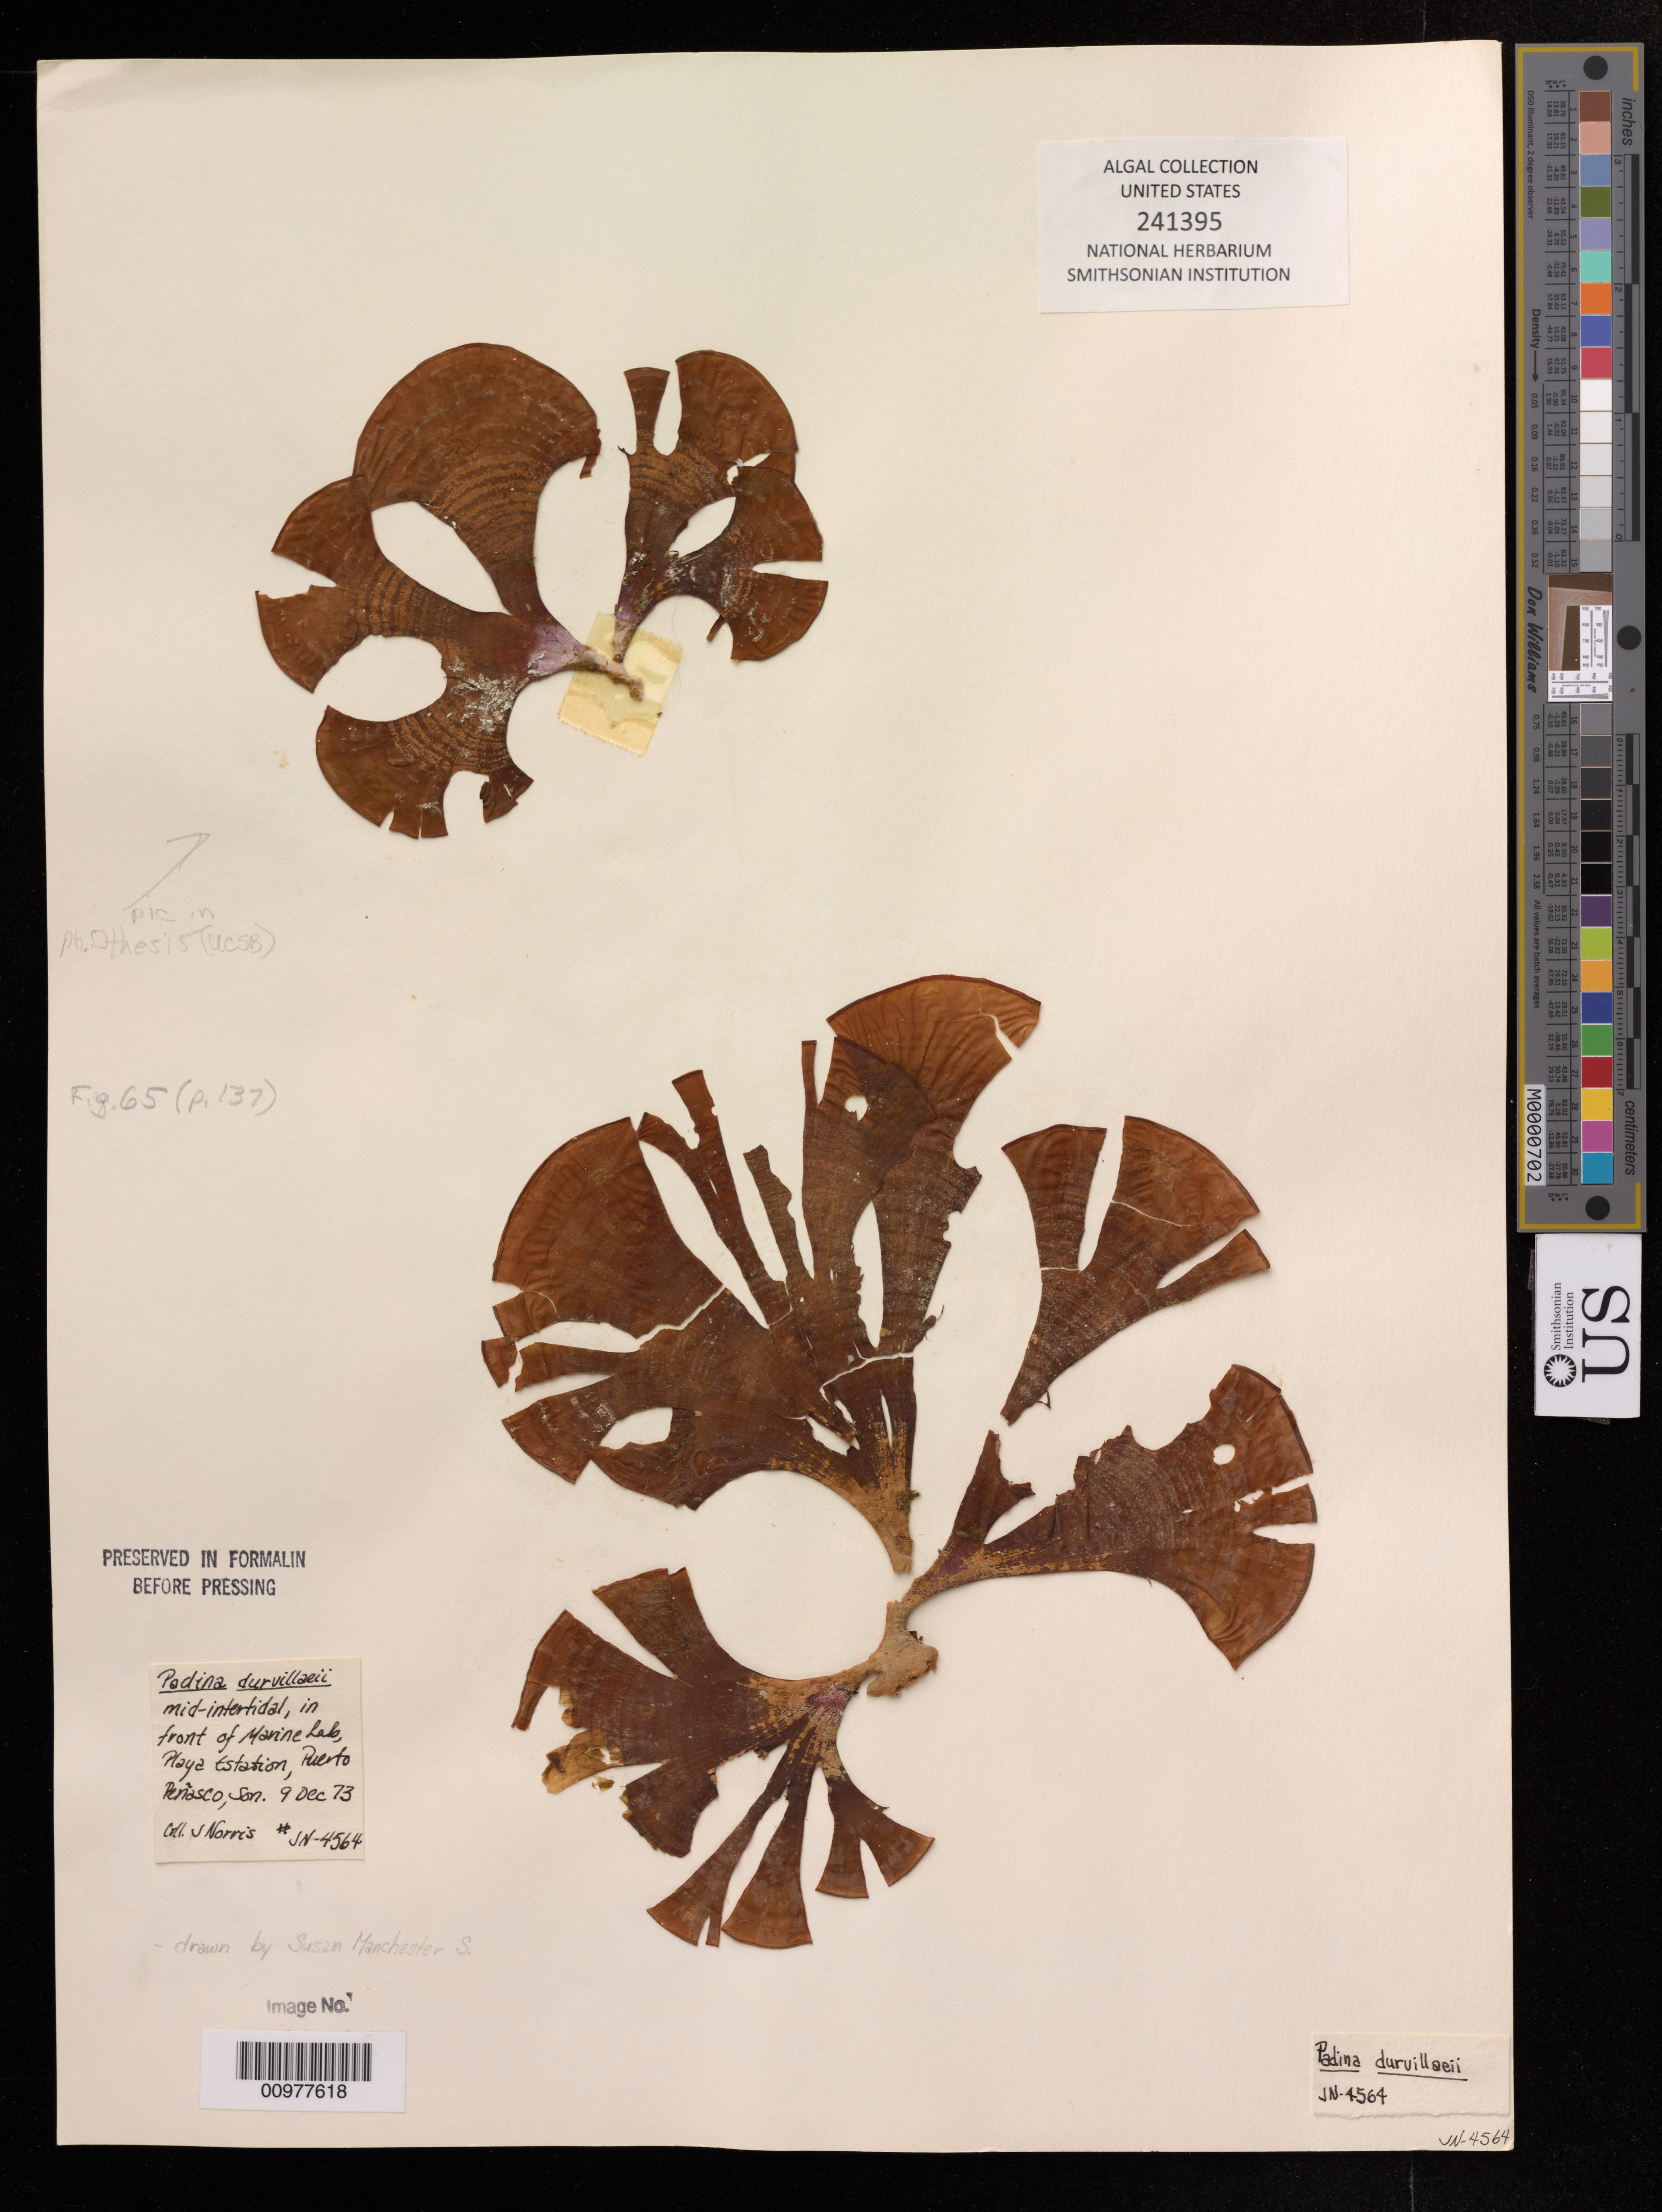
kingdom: Chromista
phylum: Ochrophyta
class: Phaeophyceae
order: Dictyotales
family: Dictyotaceae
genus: Padina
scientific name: Padina durvillaei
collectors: S. Norris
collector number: SN-4564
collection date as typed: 9 Dec73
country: Mexico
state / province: Sonora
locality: Mid-intertidal, in front of Marine Lab, Playa Estation, Puerto Peñasco.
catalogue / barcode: US 241395